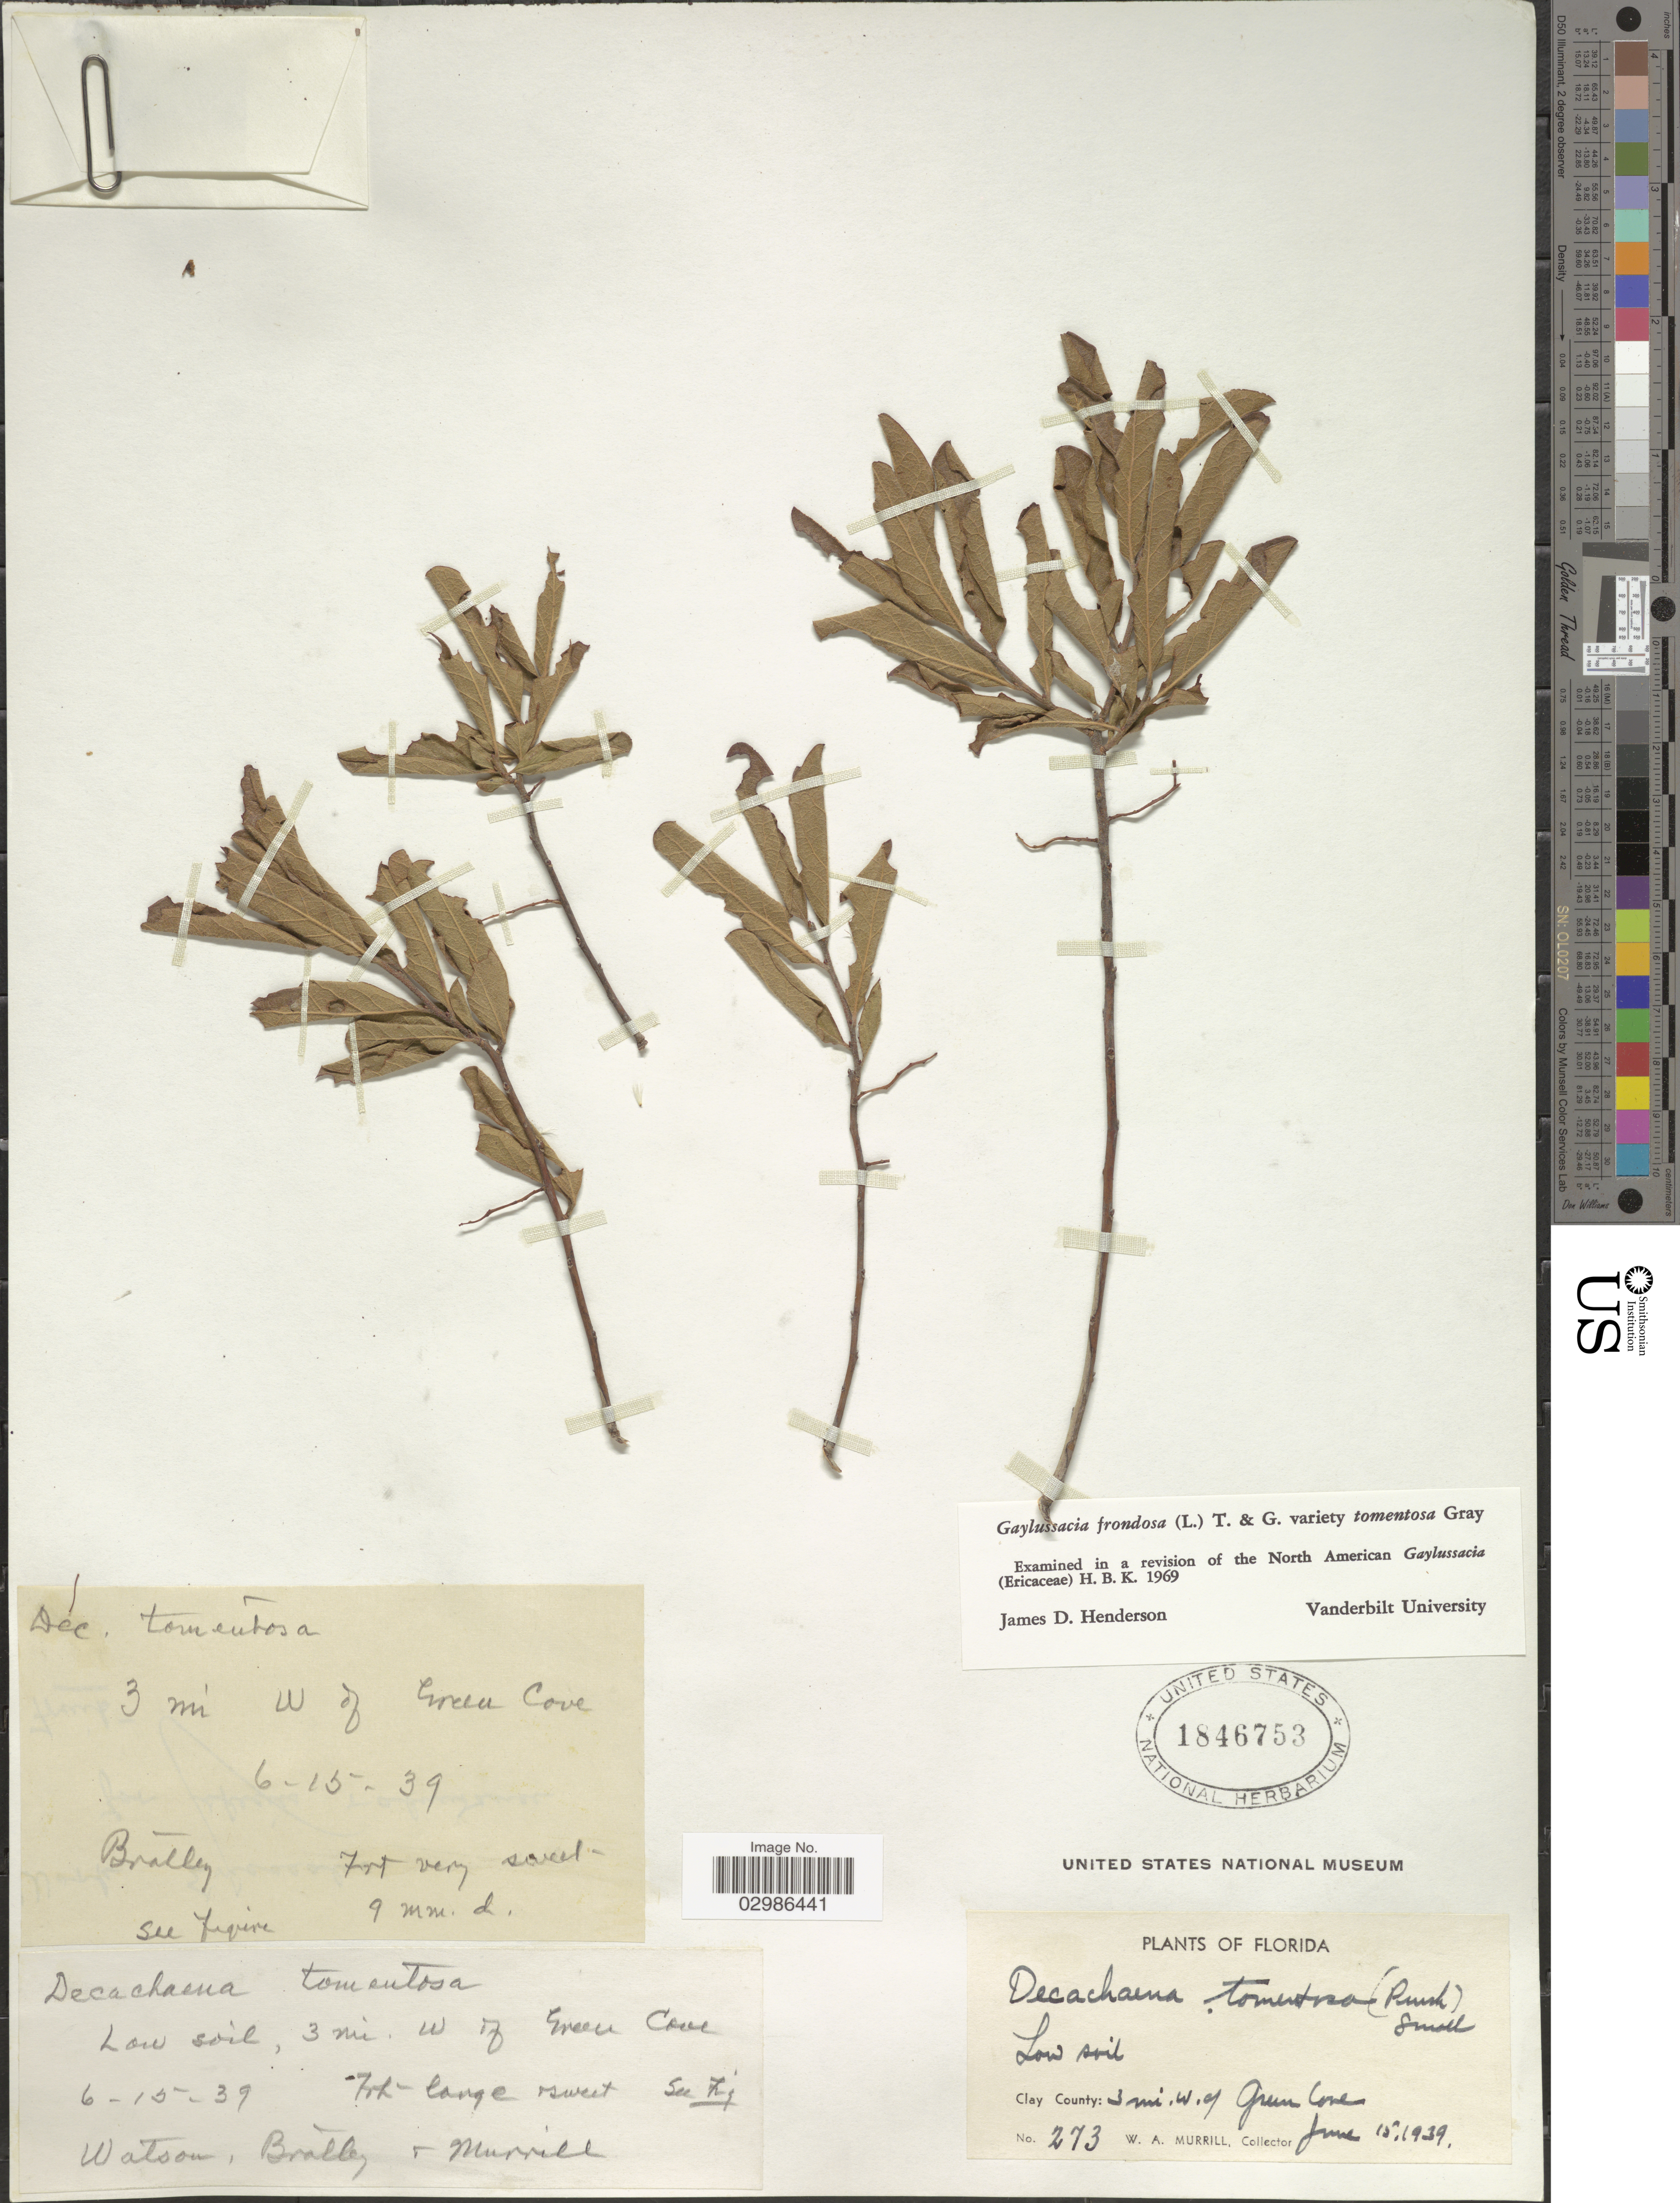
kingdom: Plantae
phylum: Tracheophyta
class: Magnoliopsida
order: Ericales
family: Ericaceae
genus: Gaylussacia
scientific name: Gaylussacia frondosa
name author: (L.) Torr. & A. Gray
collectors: W. A. Murrill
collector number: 273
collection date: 1939-06-15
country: United States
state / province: Florida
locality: Clay County: 3 mi. W. of Green Cove.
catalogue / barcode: US 1846753